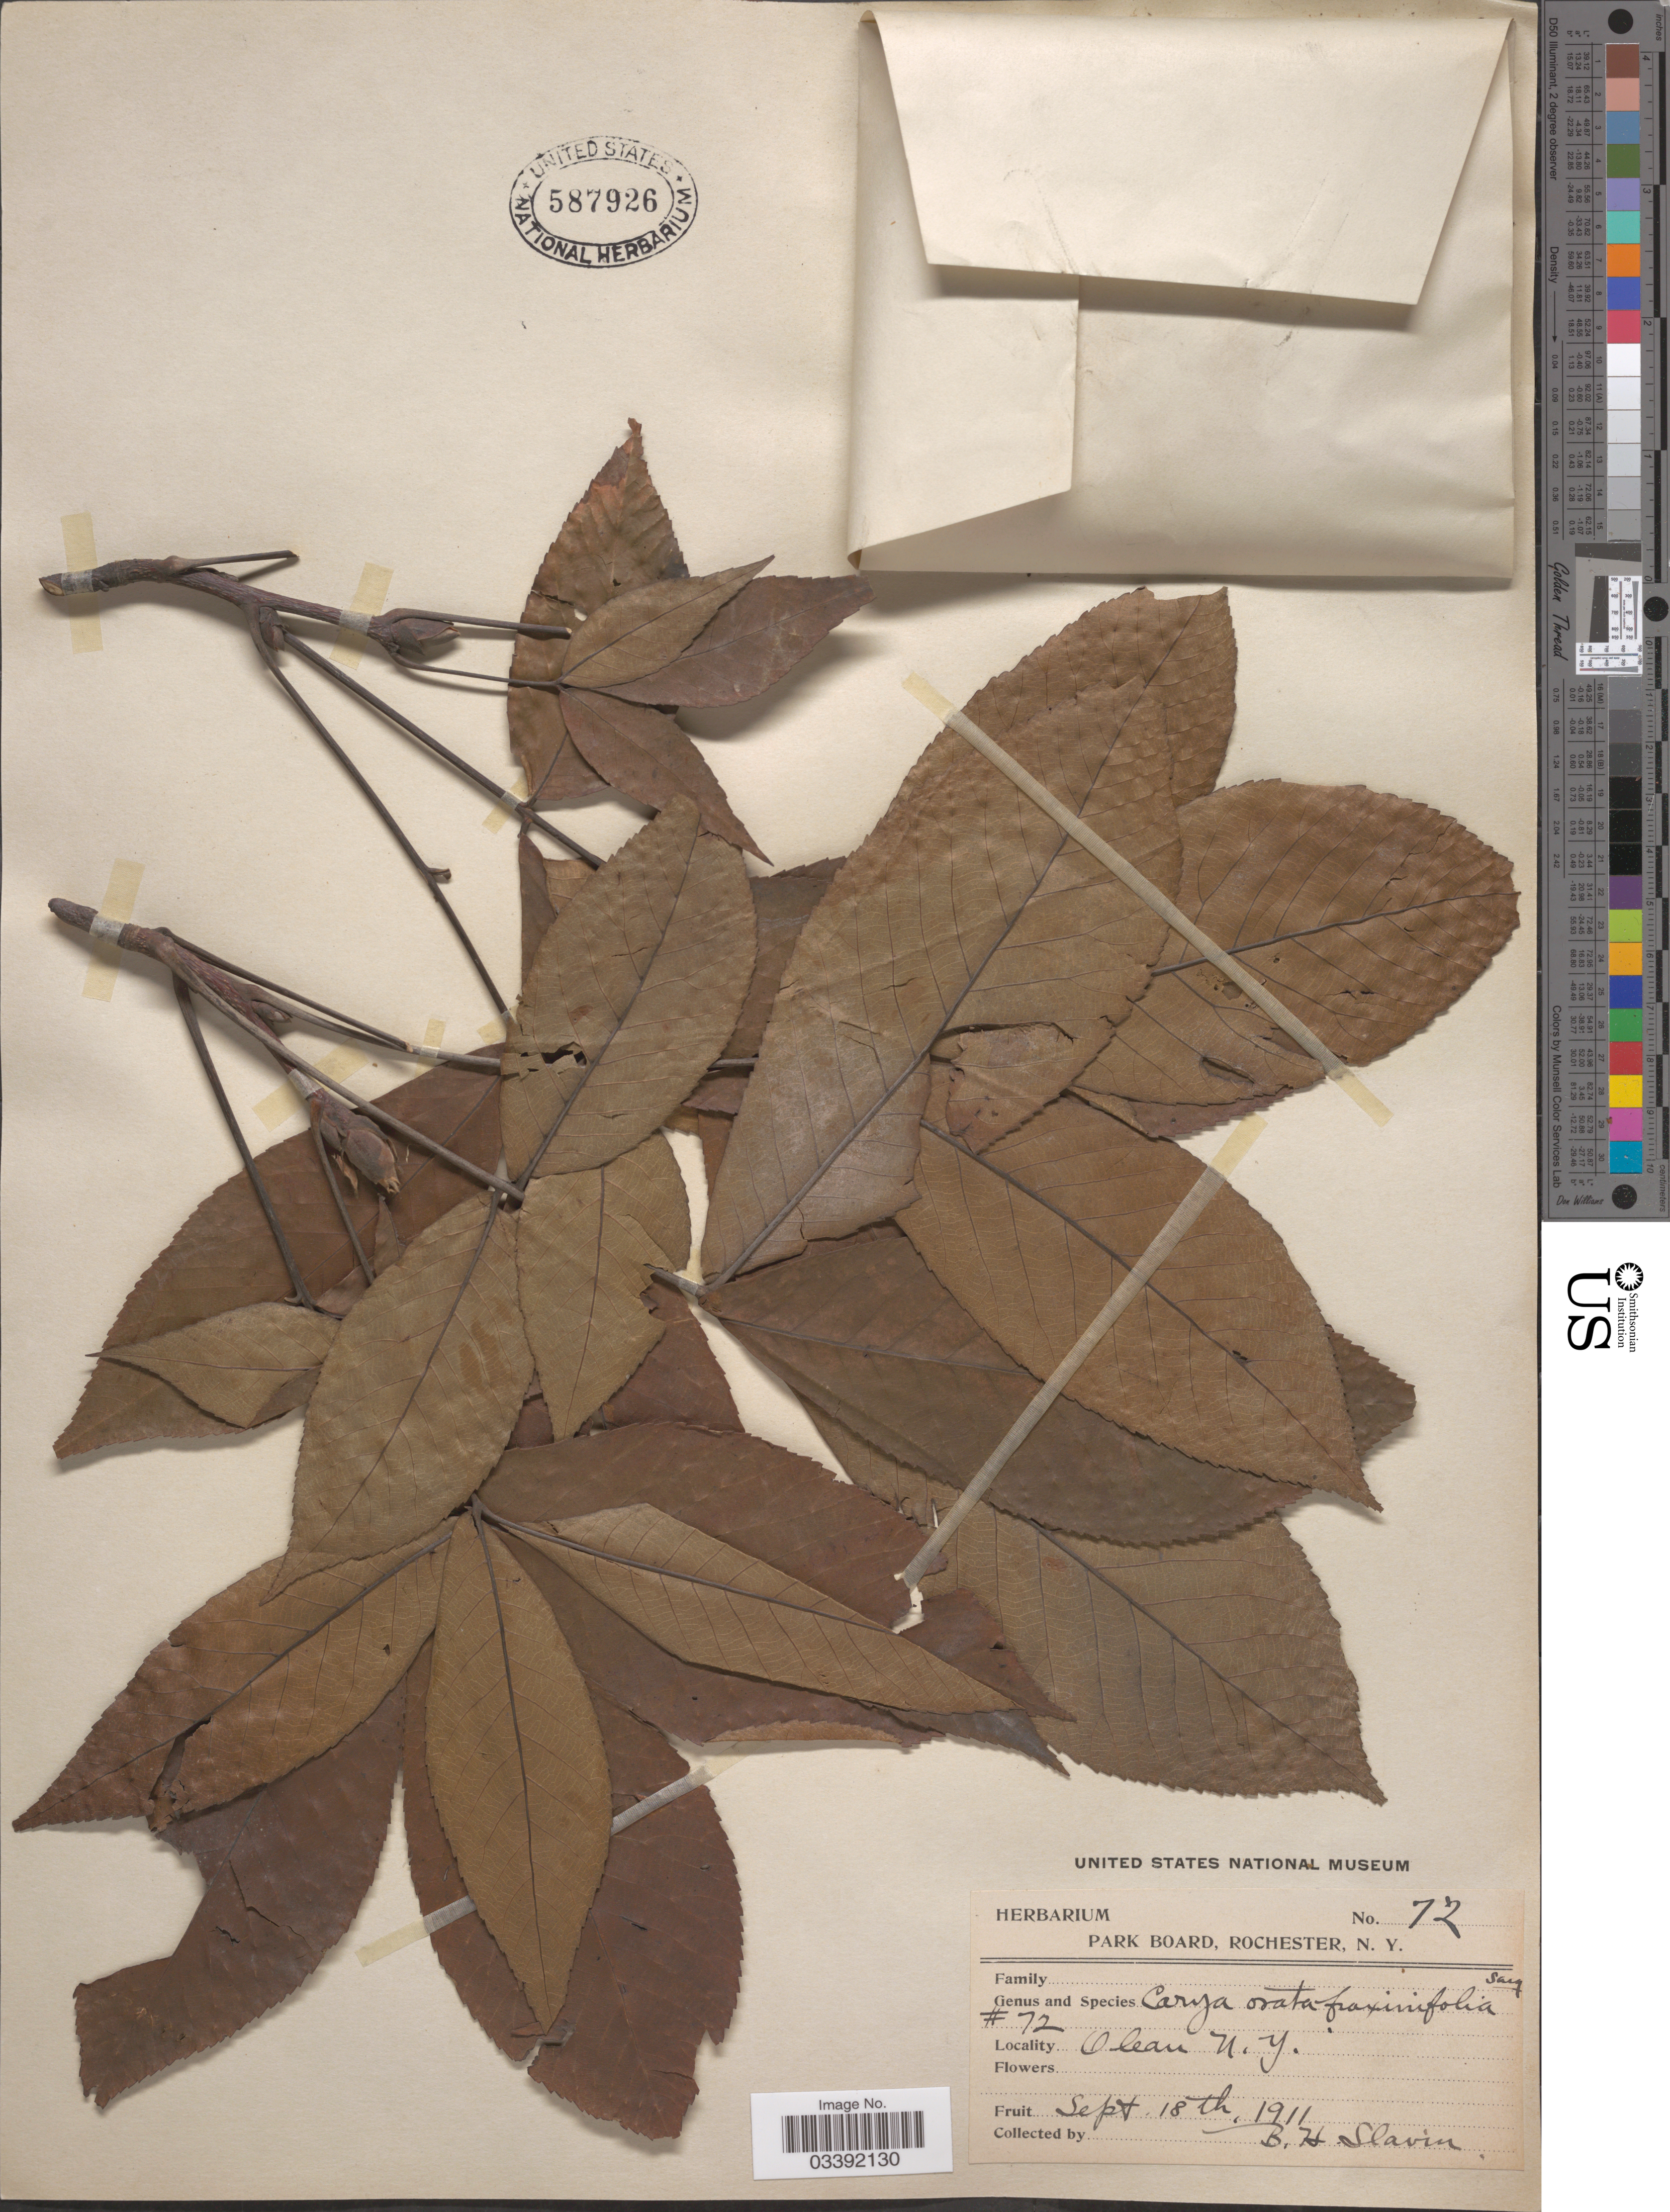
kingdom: Plantae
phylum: Tracheophyta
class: Magnoliopsida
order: Fagales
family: Juglandaceae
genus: Carya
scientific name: Carya ovata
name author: (Mill.) K. Koch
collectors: B. Slavin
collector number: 72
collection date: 1911-09-18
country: United States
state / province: New York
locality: Olean N.Y.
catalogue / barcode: US 587926